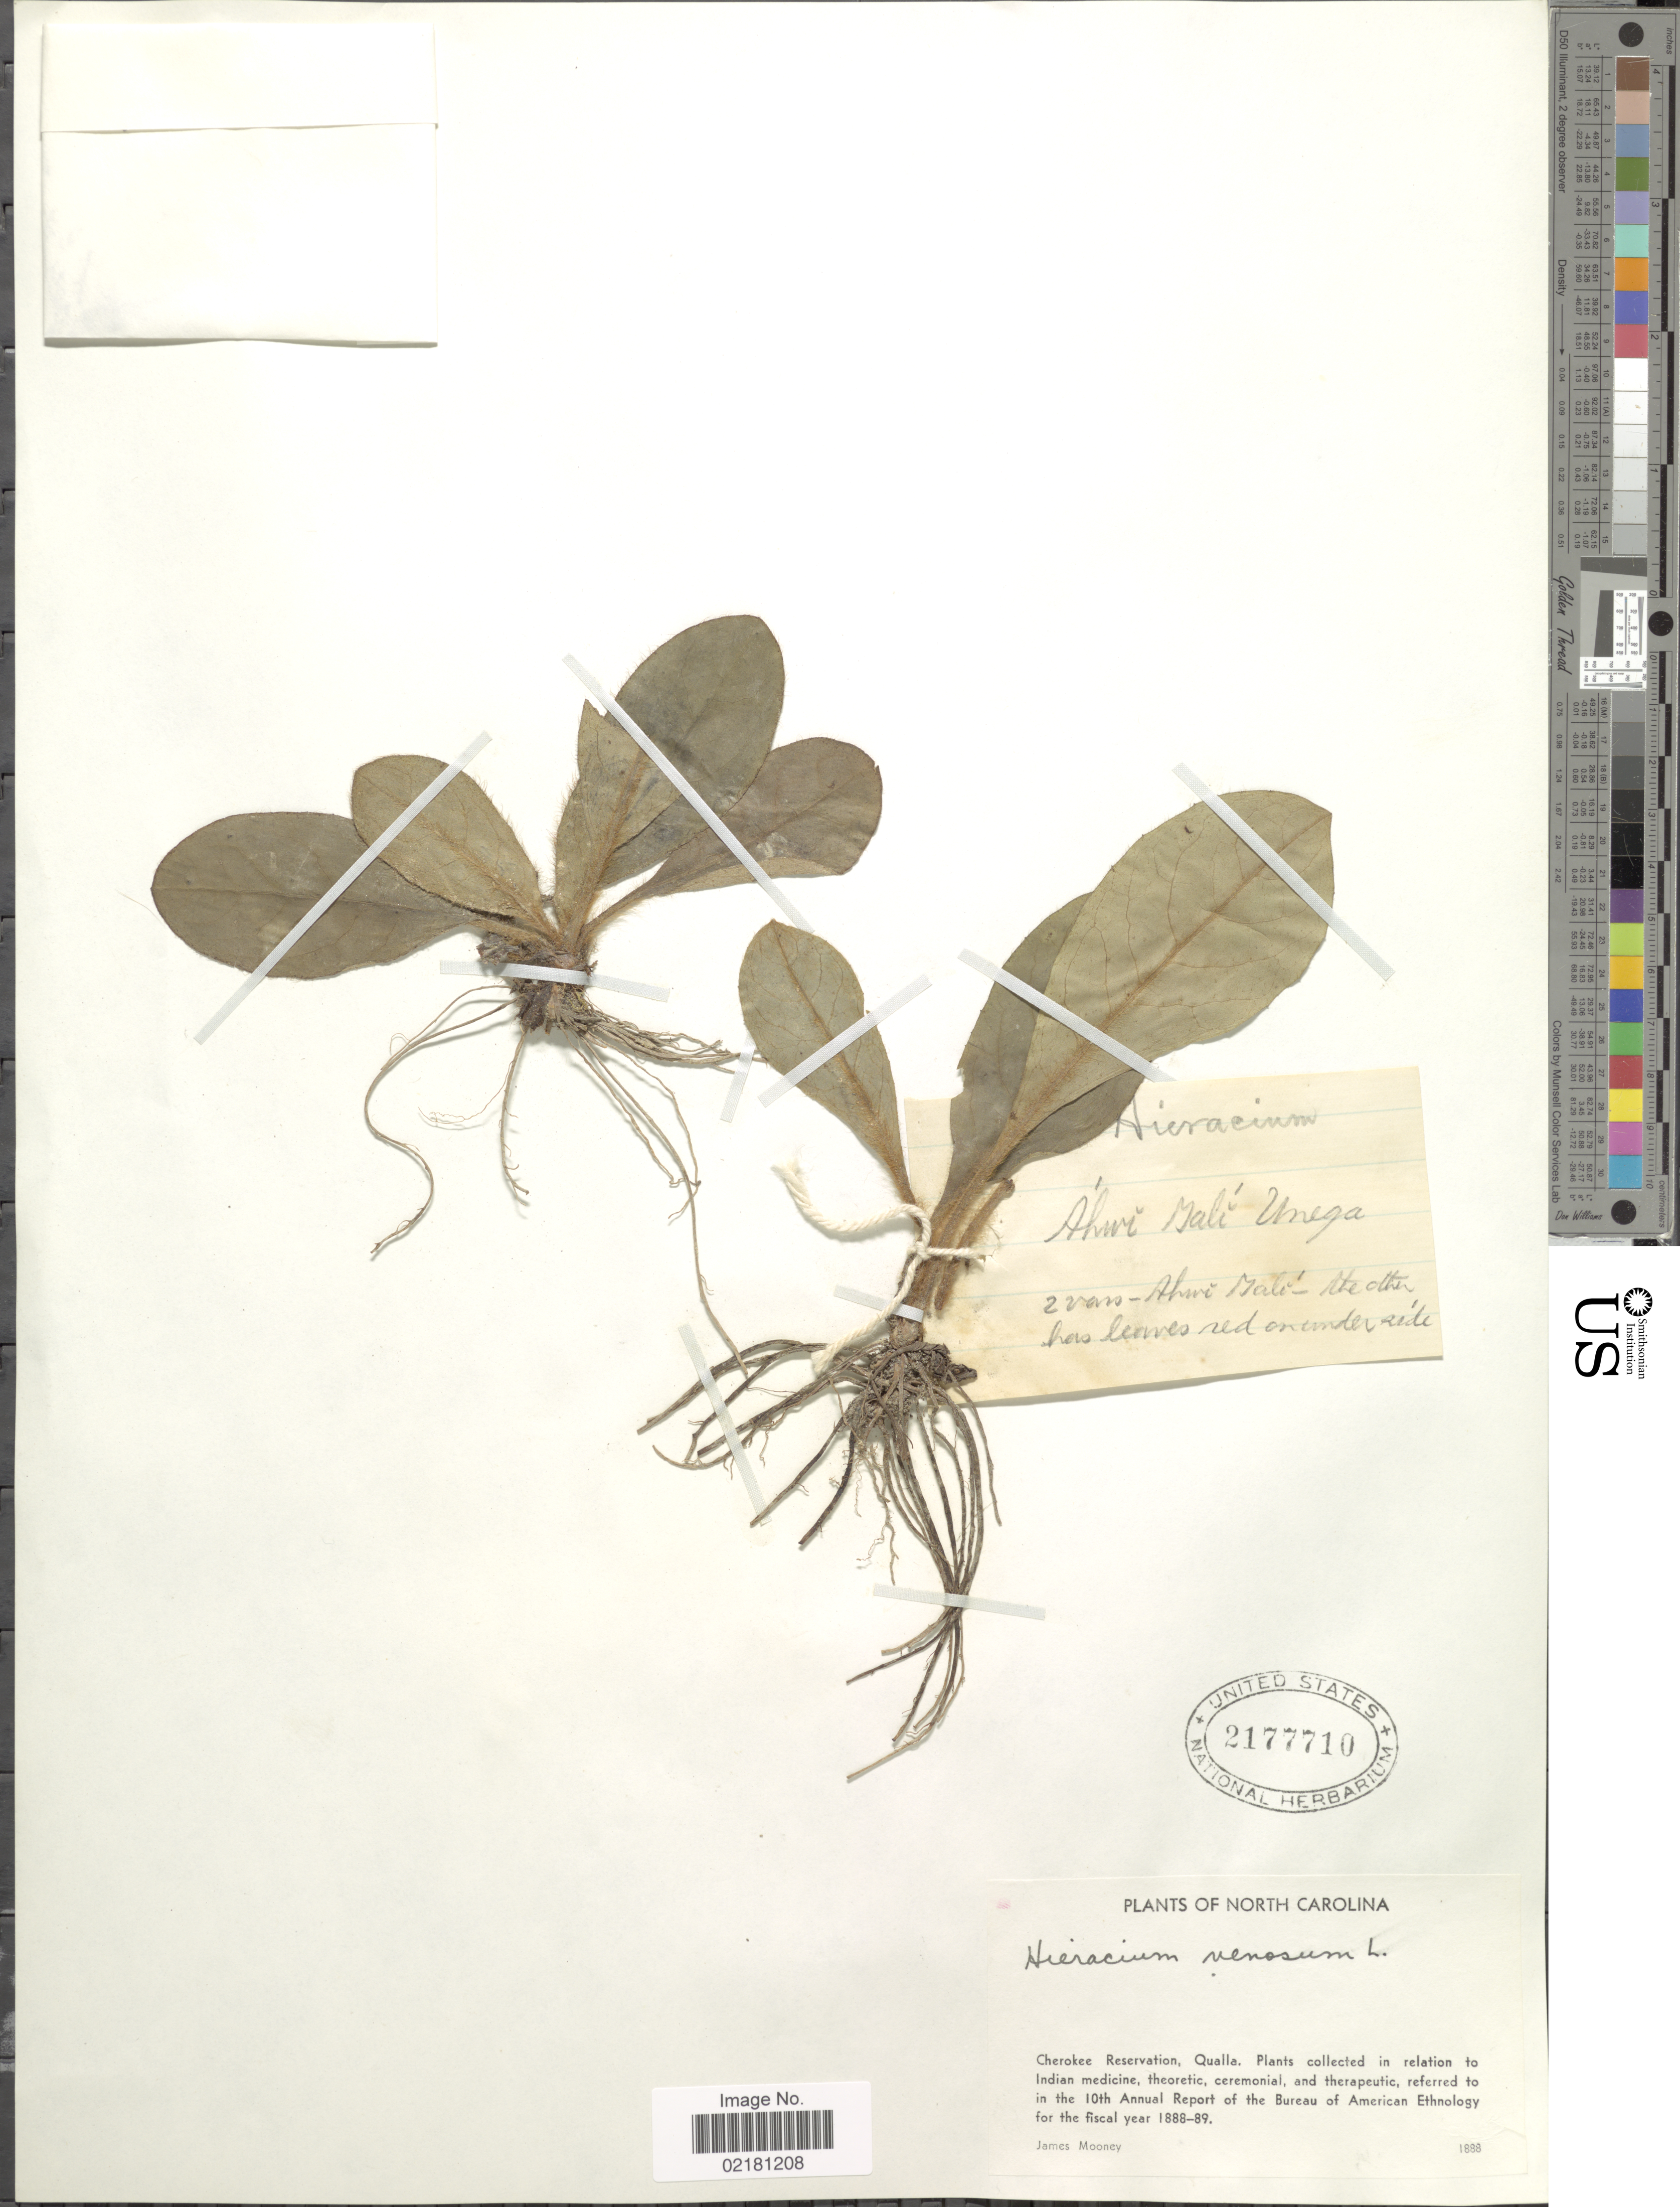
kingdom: Plantae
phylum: Tracheophyta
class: Magnoliopsida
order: Asterales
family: Asteraceae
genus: Hieracium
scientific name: Hieracium venosum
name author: L.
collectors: J. Mooney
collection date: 1888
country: United States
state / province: North Carolina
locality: Cherokee Reservation, Qualla.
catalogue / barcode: US 2177710